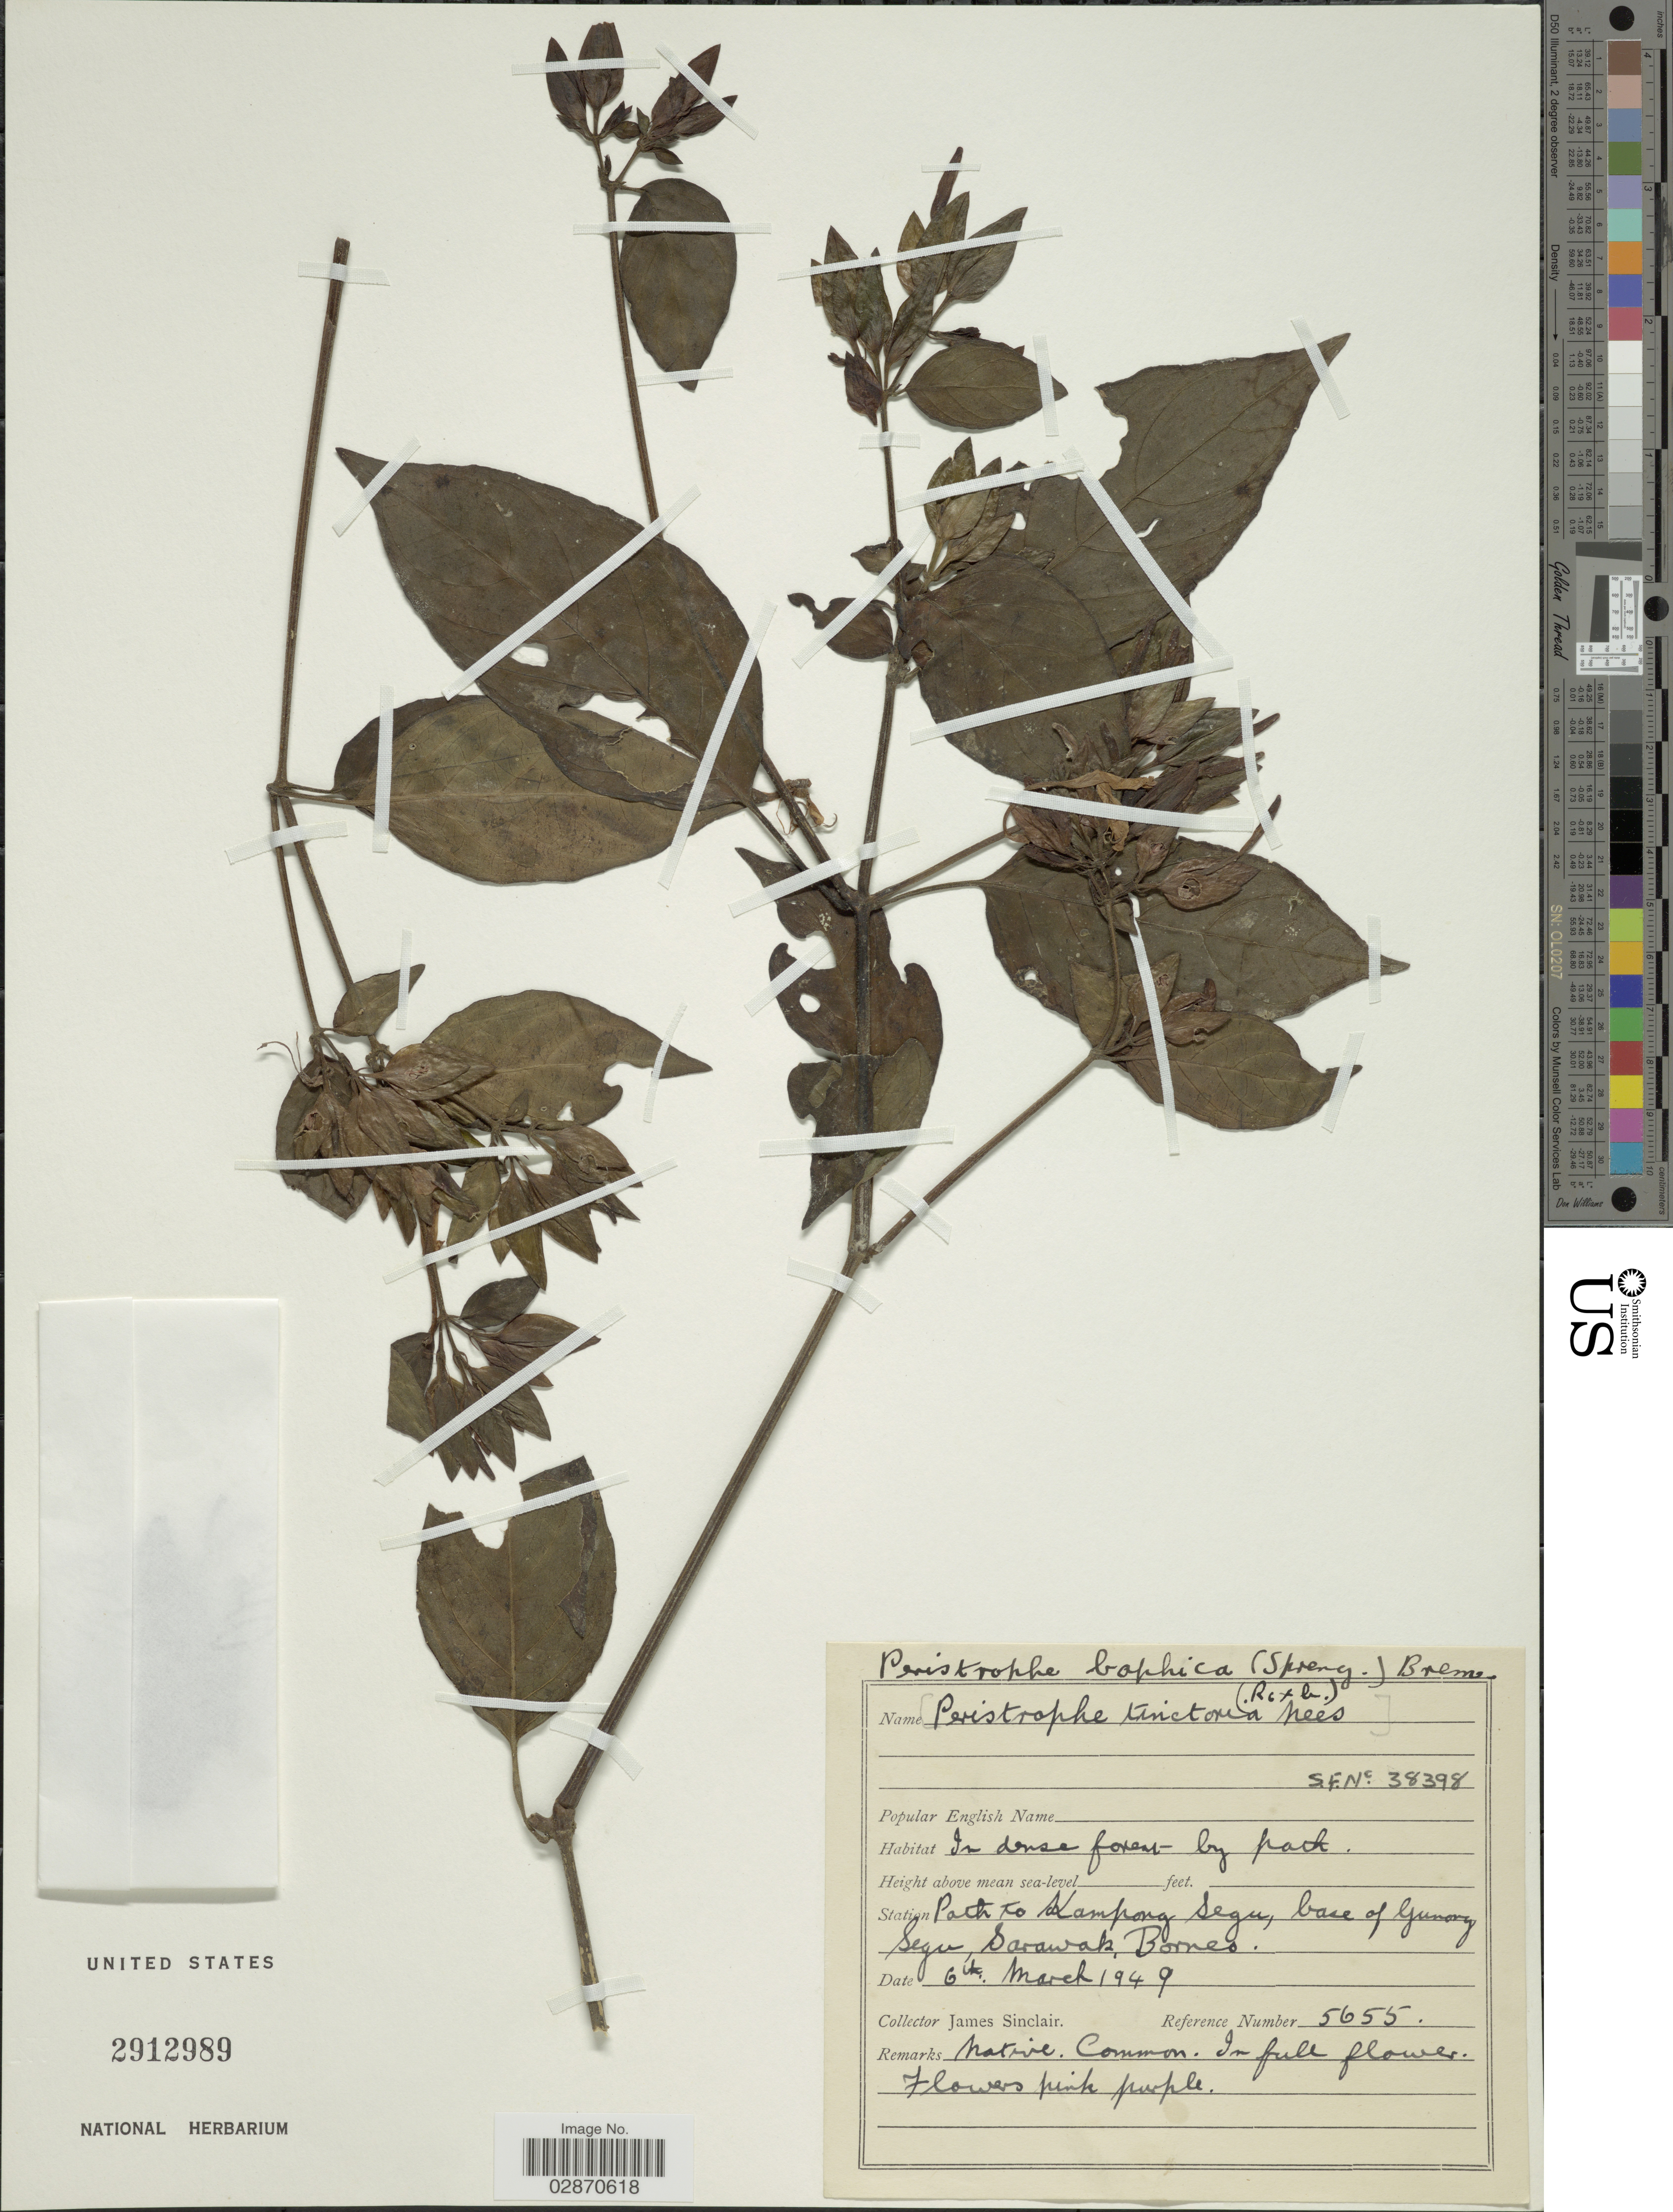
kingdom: Plantae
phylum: Tracheophyta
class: Magnoliopsida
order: Lamiales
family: Acanthaceae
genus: Peristrophe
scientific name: Peristrophe tinctoria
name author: (Roxb.) Nees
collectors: J. Sinclair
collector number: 5655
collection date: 1949-03-06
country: Malaysia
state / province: Sarawak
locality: Station path to Kampong Segu, base of Gunong, Segu, Borneo.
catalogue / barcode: US 2912989